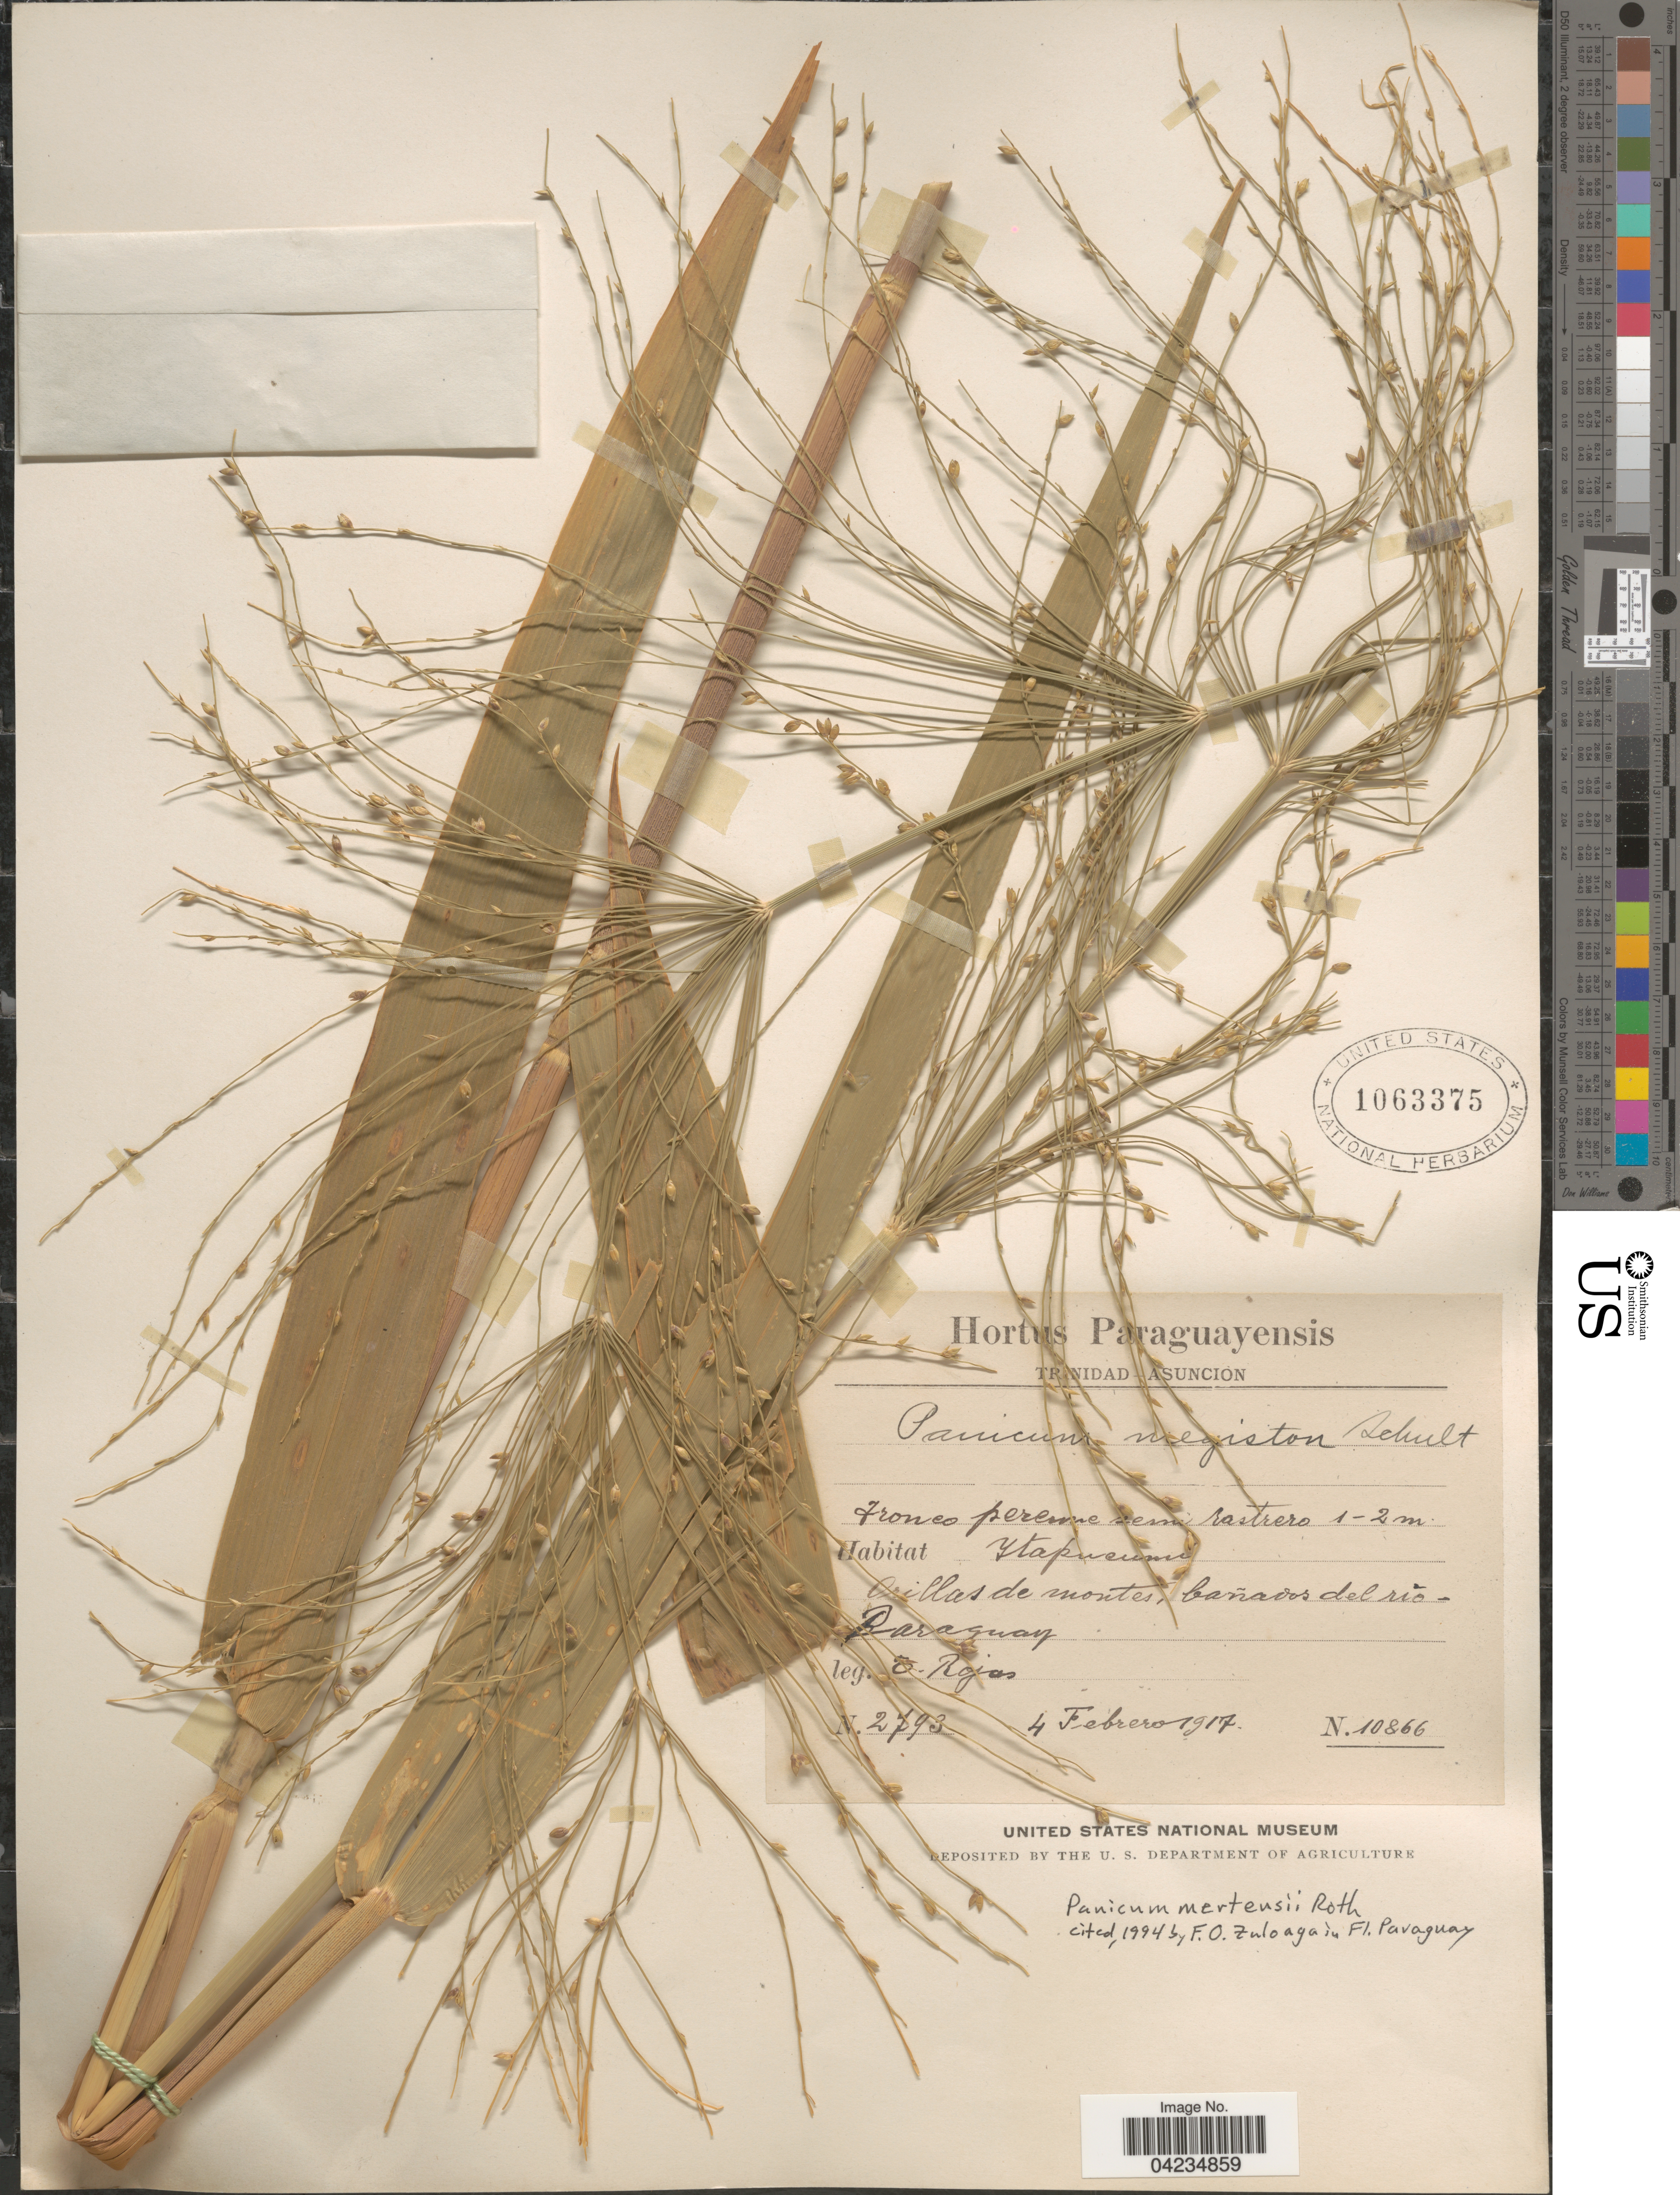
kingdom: Plantae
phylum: Tracheophyta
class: Liliopsida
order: Poales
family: Poaceae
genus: Stephostachys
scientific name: Stephostachys mertensii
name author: (Roth) Zuloaga & Marrone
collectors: T. Rojas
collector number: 2793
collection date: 1917-02-04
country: Paraguay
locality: Itapucumi. Orillas de montes, bañados del río.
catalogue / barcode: US 1063375